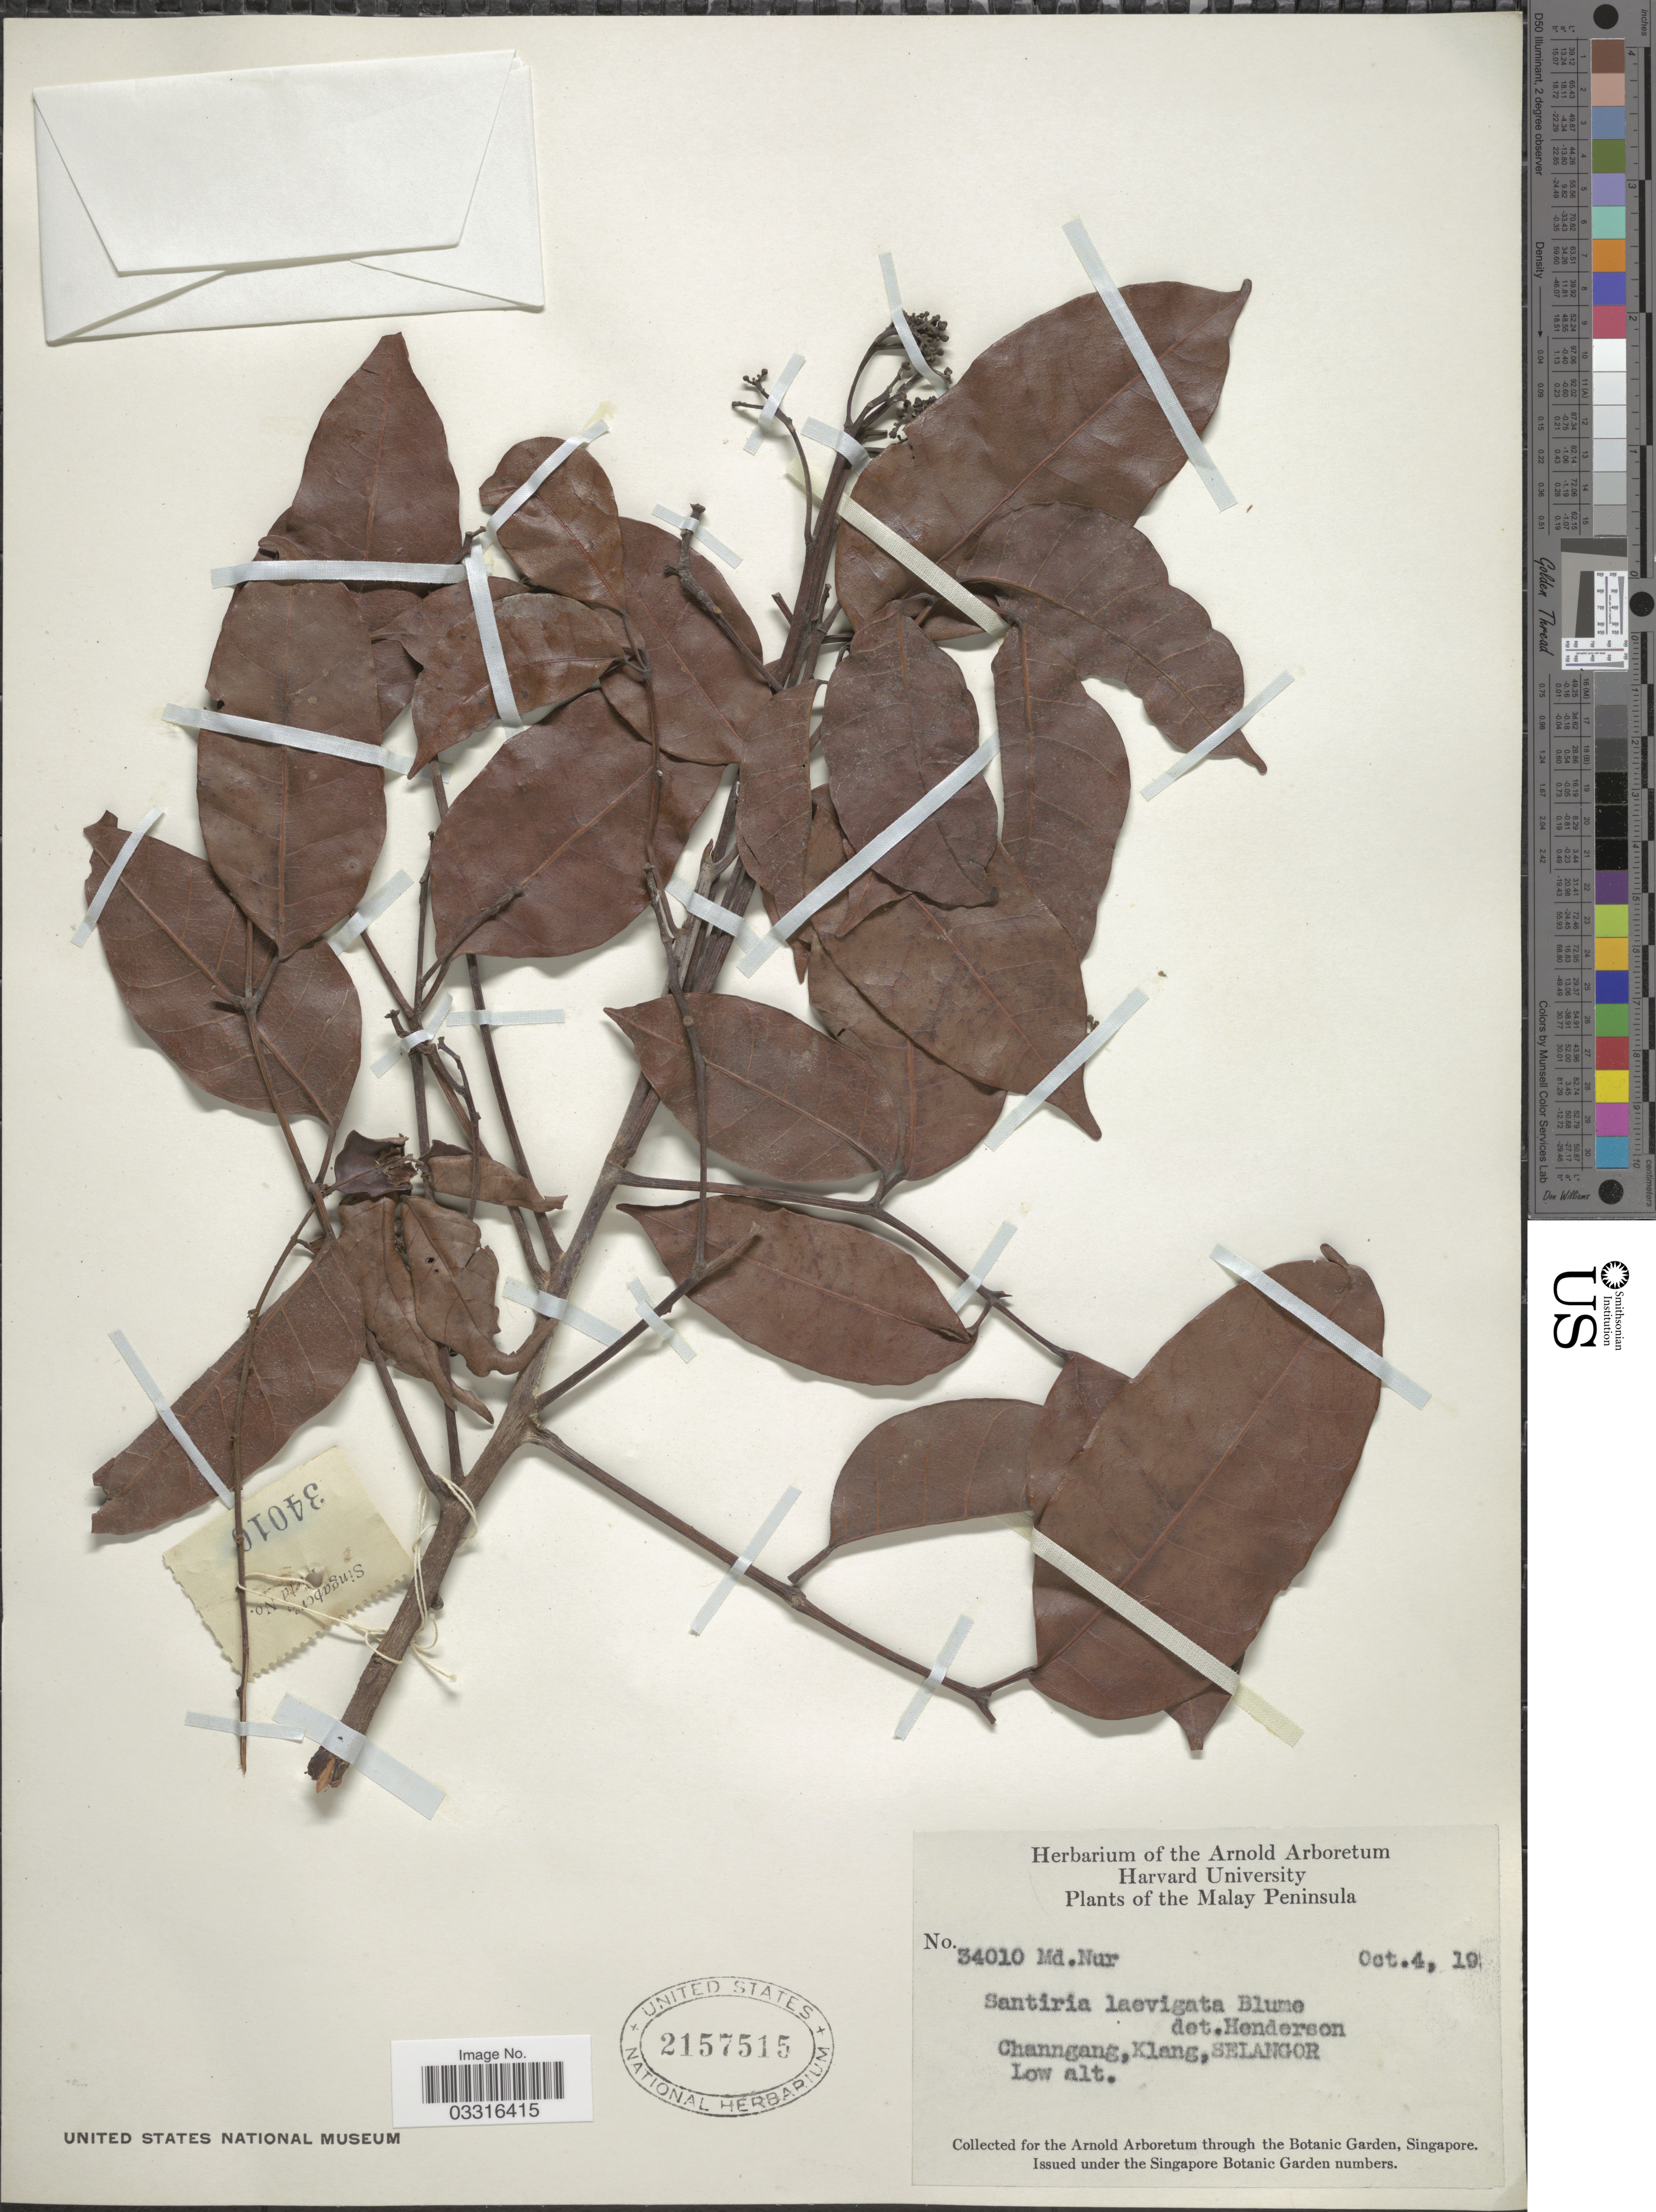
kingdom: Plantae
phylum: Tracheophyta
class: Magnoliopsida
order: Sapindales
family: Burseraceae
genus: Santiria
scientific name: Santiria laevigata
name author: Blume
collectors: M. Nur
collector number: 34010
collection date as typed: Oct.4, 19!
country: Malaysia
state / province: Selangor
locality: Malay Peninsula. Channgang, Klang, Selangor.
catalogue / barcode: US 2157515